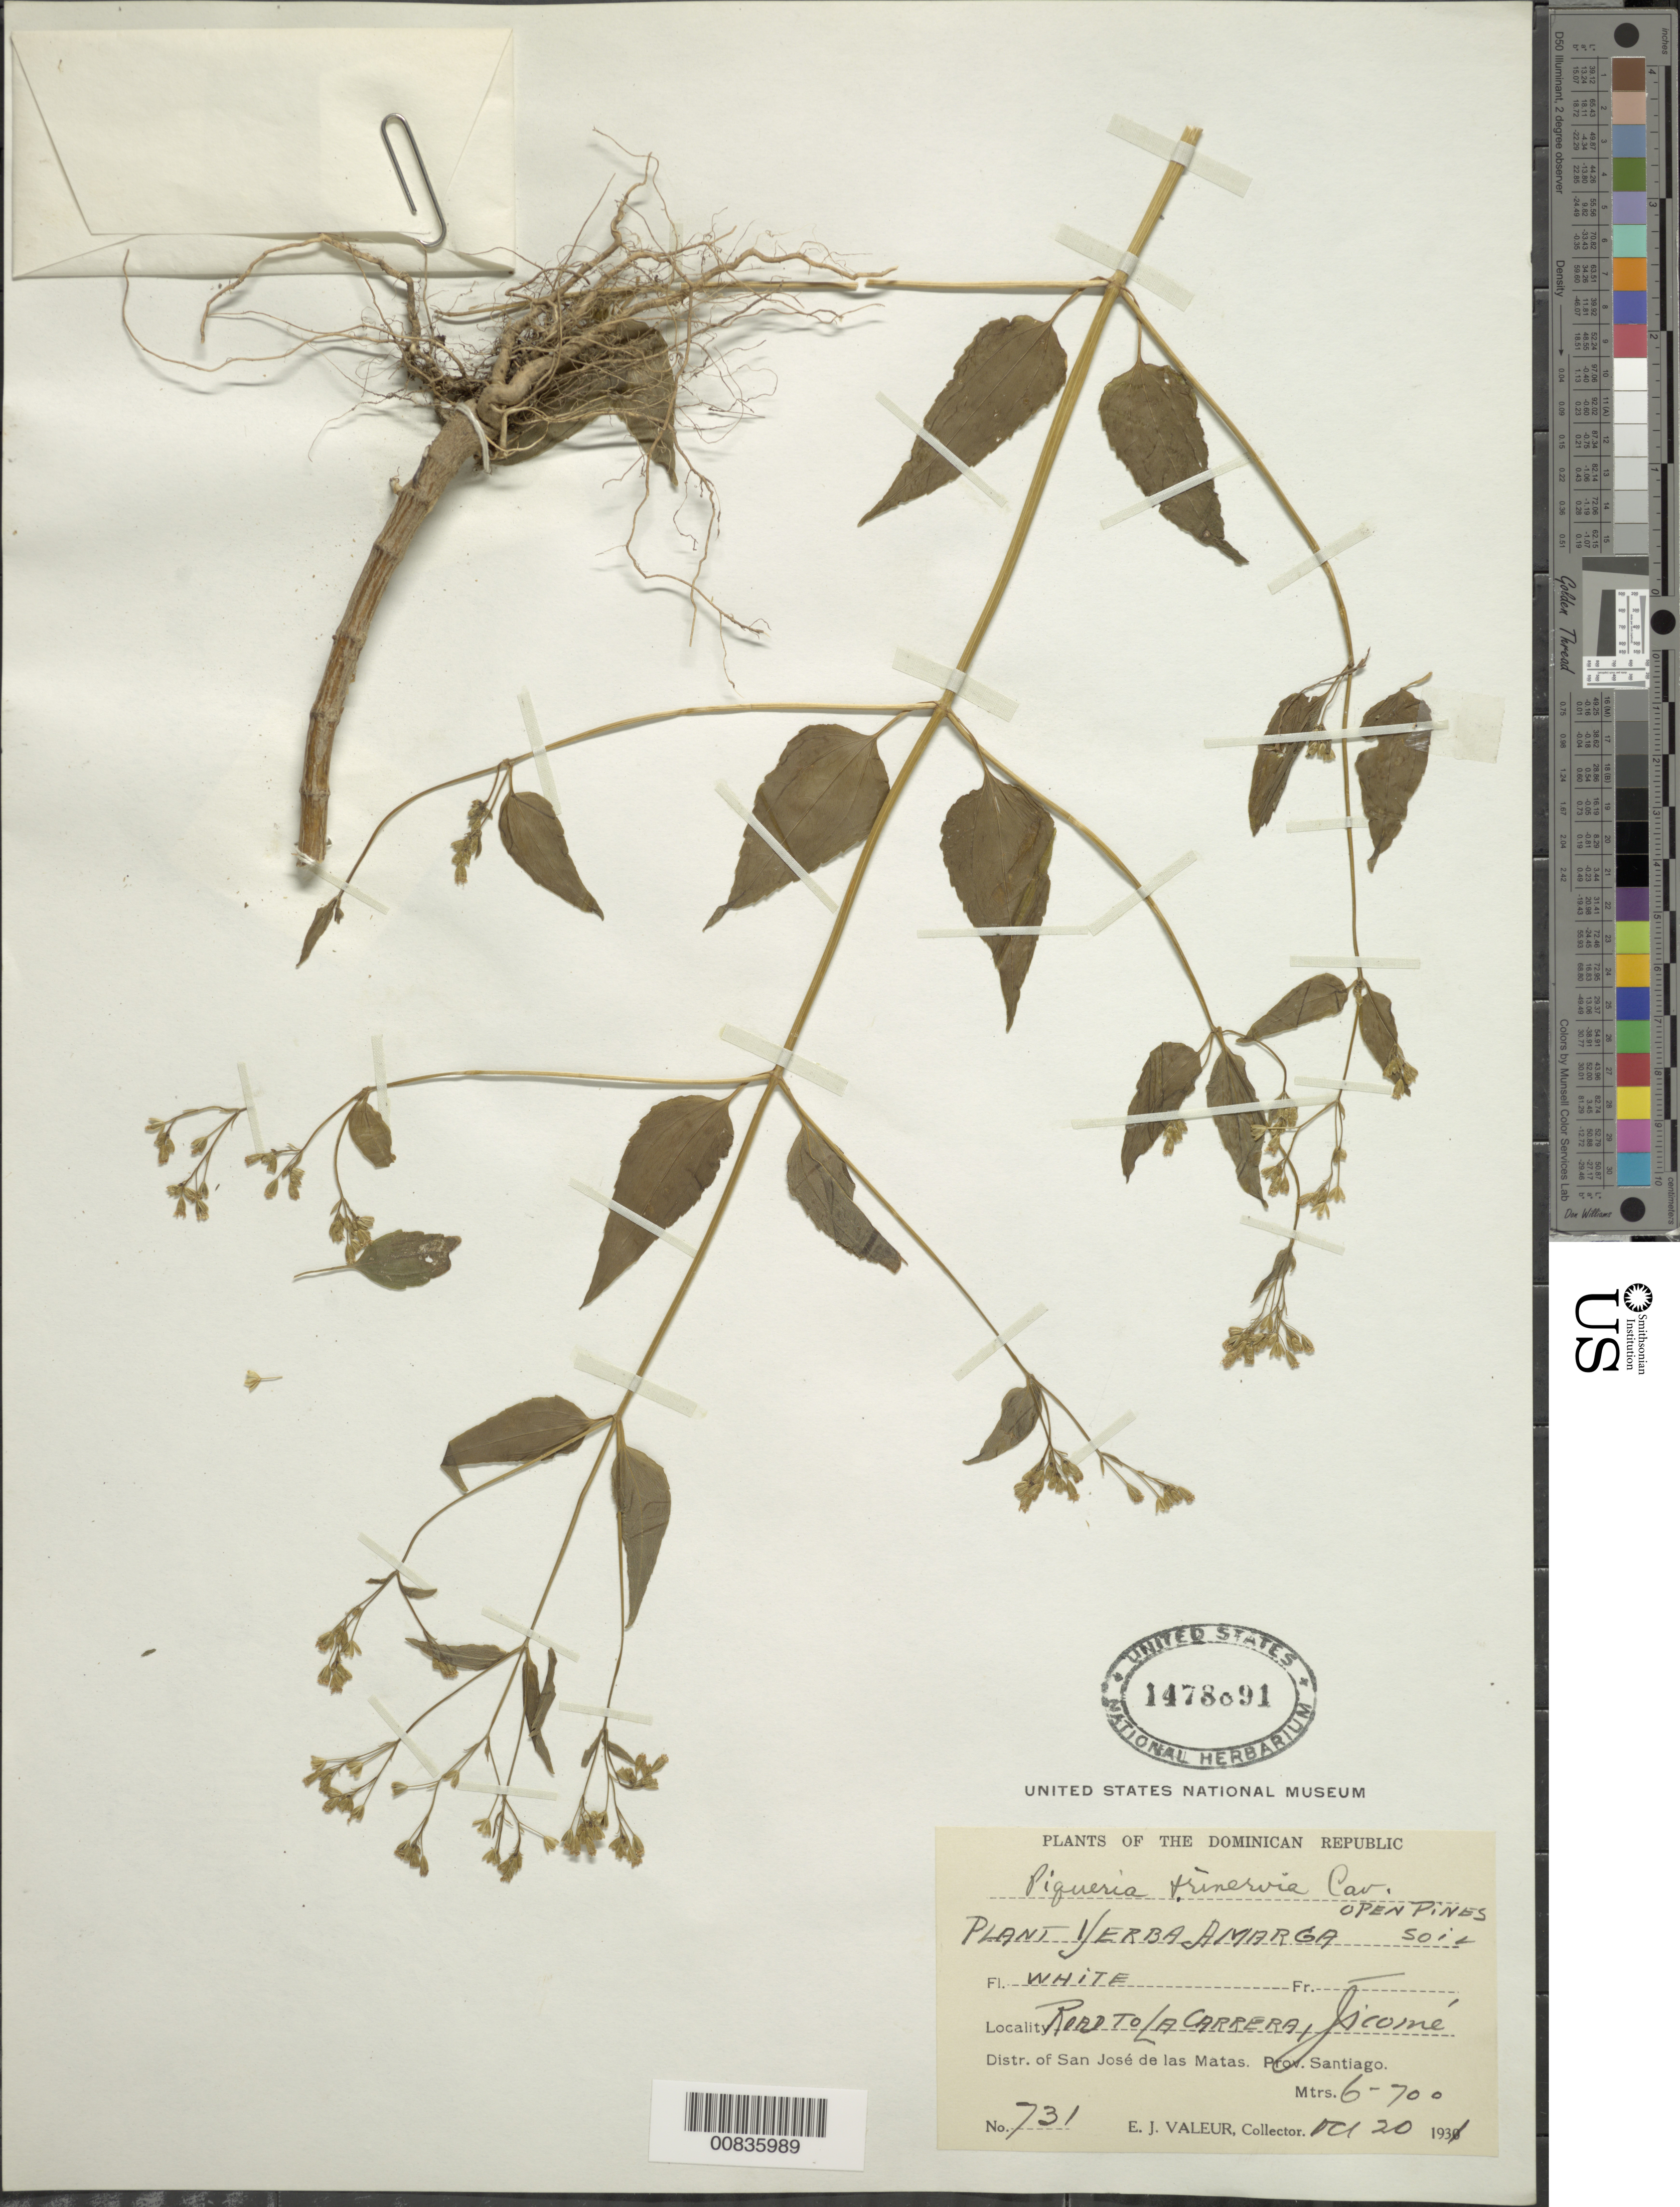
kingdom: Plantae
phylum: Tracheophyta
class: Magnoliopsida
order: Asterales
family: Asteraceae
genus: Piqueria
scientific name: Piqueria trinervia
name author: Cav.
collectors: E. Valeur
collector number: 731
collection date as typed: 20 Oct 1931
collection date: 1931-10-20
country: Dominican Republic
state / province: Santiago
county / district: San José de las Matas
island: Hispaniola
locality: Road to La Carrera, Jicomé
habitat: Open pines, soil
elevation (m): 600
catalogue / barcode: US 1478891